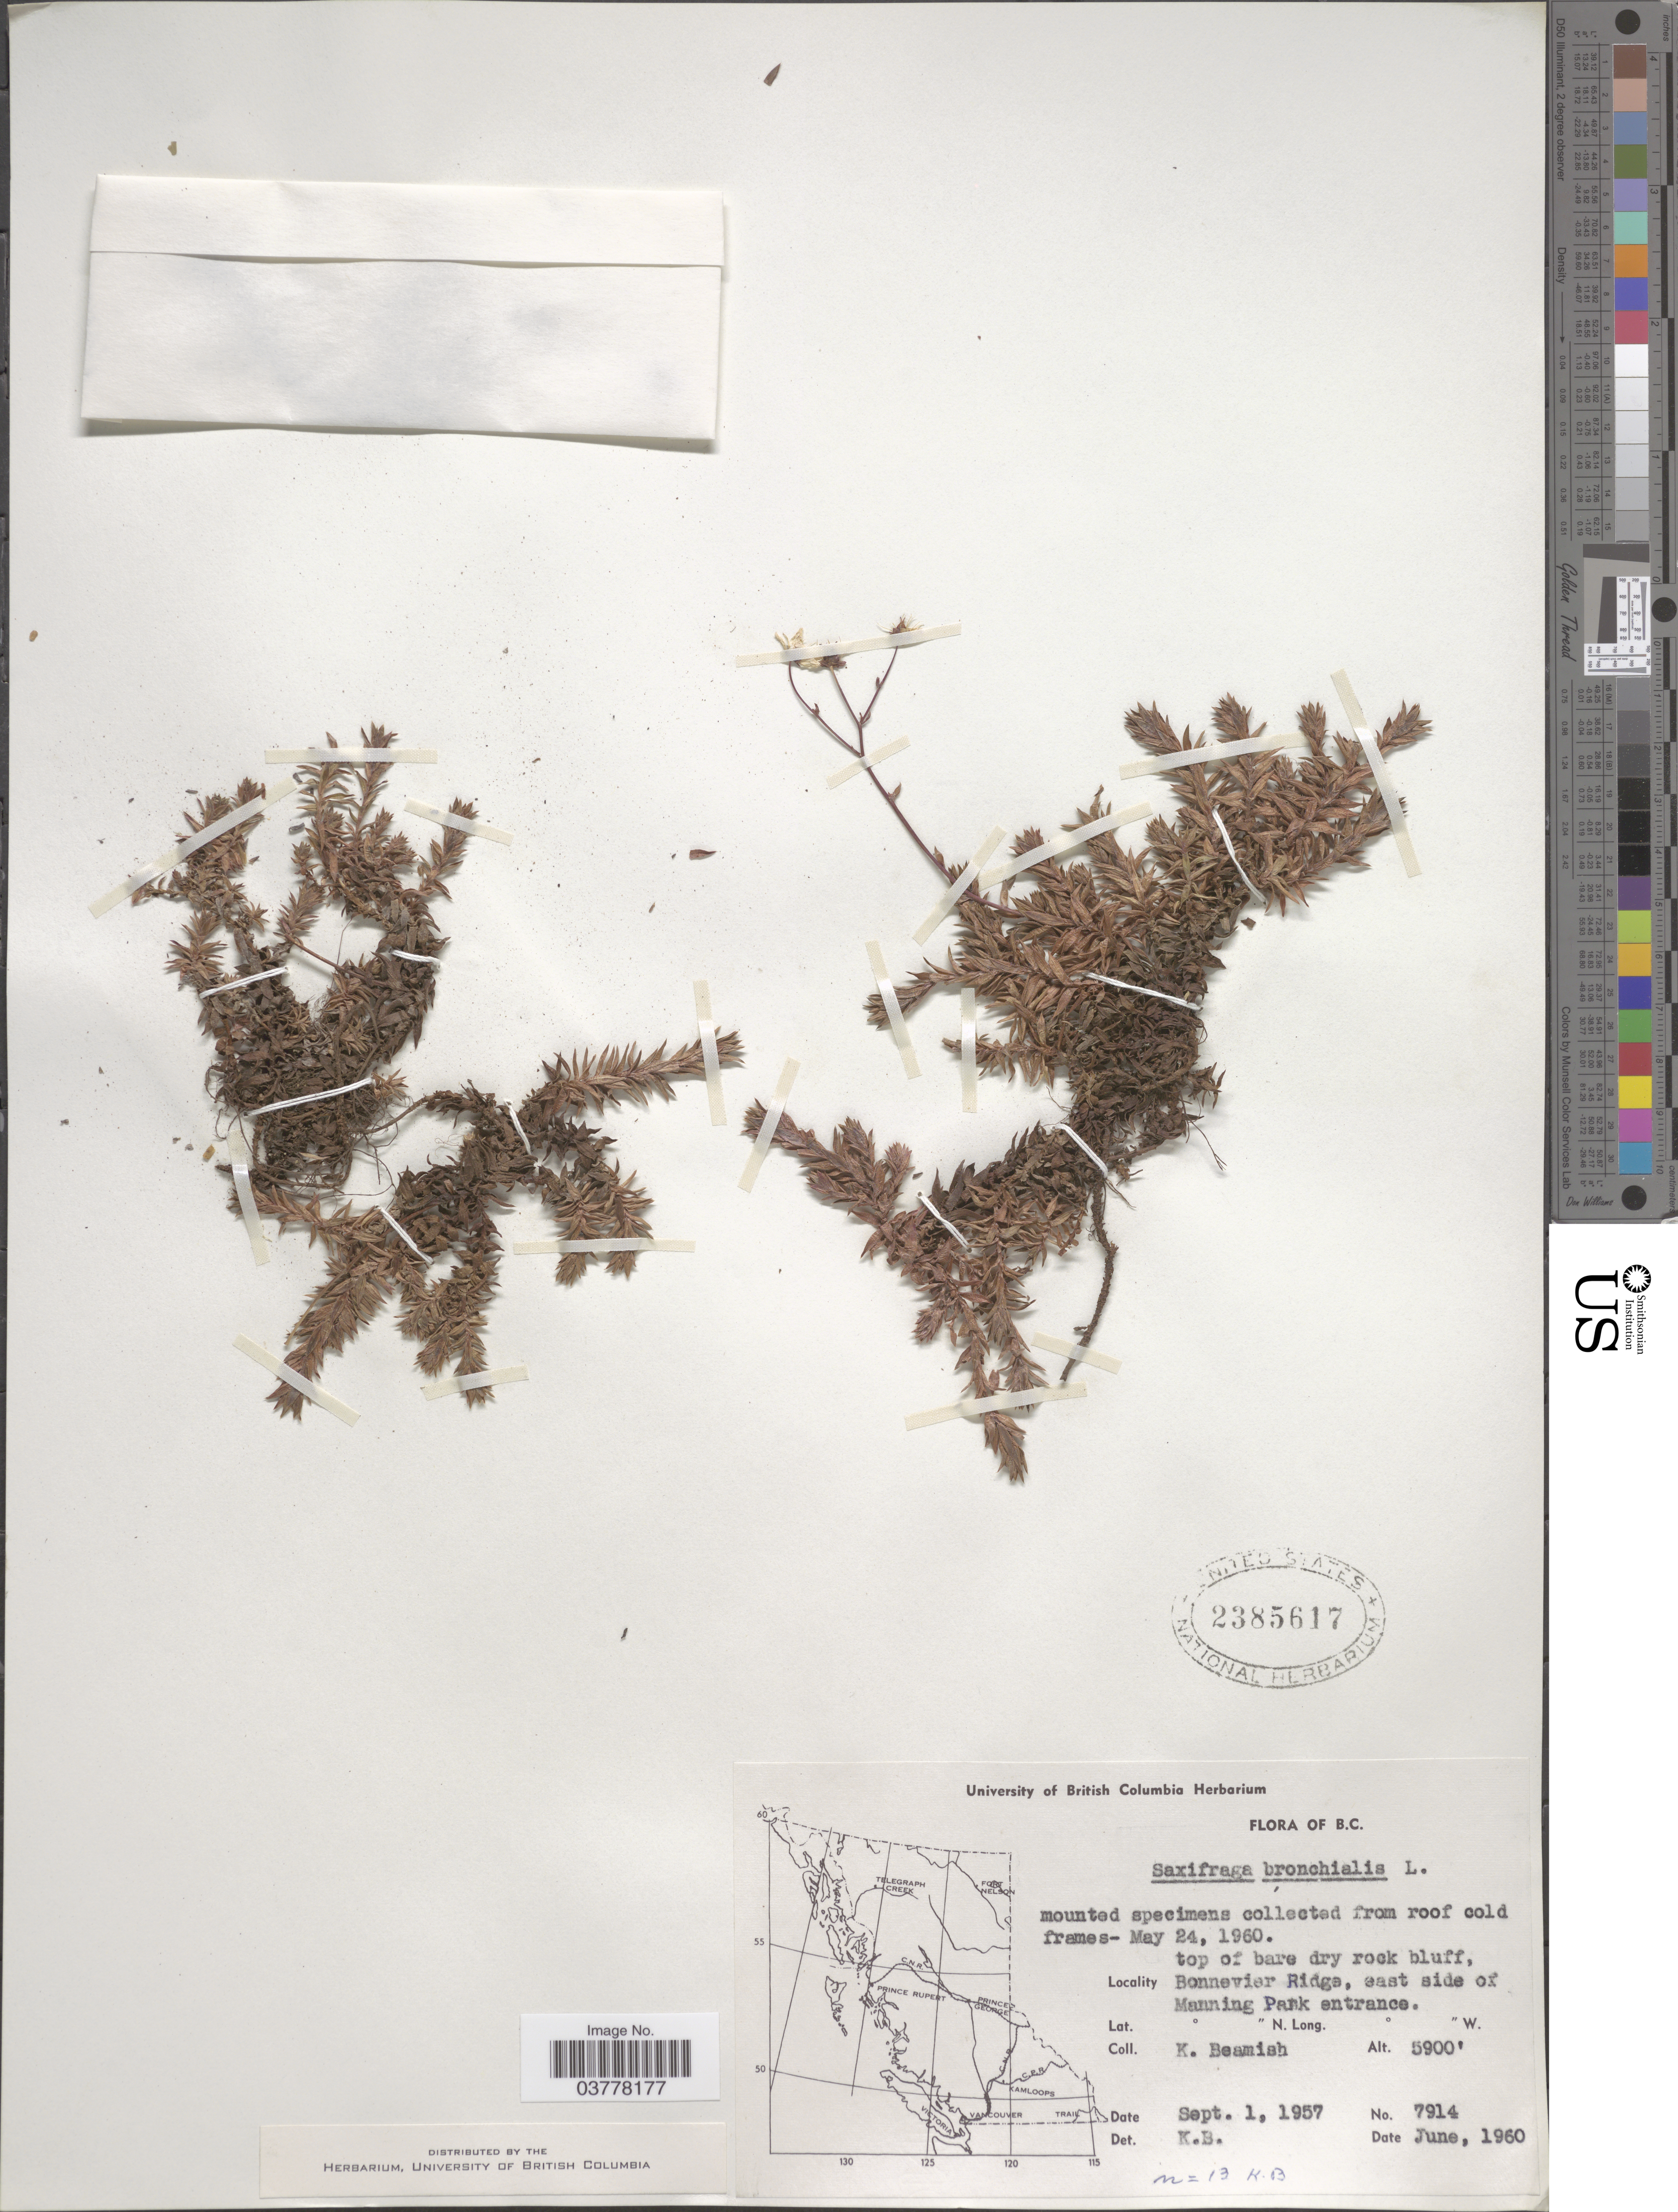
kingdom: Plantae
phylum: Tracheophyta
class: Magnoliopsida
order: Saxifragales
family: Saxifragaceae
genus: Saxifraga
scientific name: Saxifraga bronchialis subsp. austromontana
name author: (Wiegand) Piper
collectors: K. Beamish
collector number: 7914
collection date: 1957-09-01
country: Canada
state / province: British Columbia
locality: Top of bare dry rock bluff, Bonnevier Ridge, east side of Manning Park entrance.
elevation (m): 1798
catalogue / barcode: US 2385617